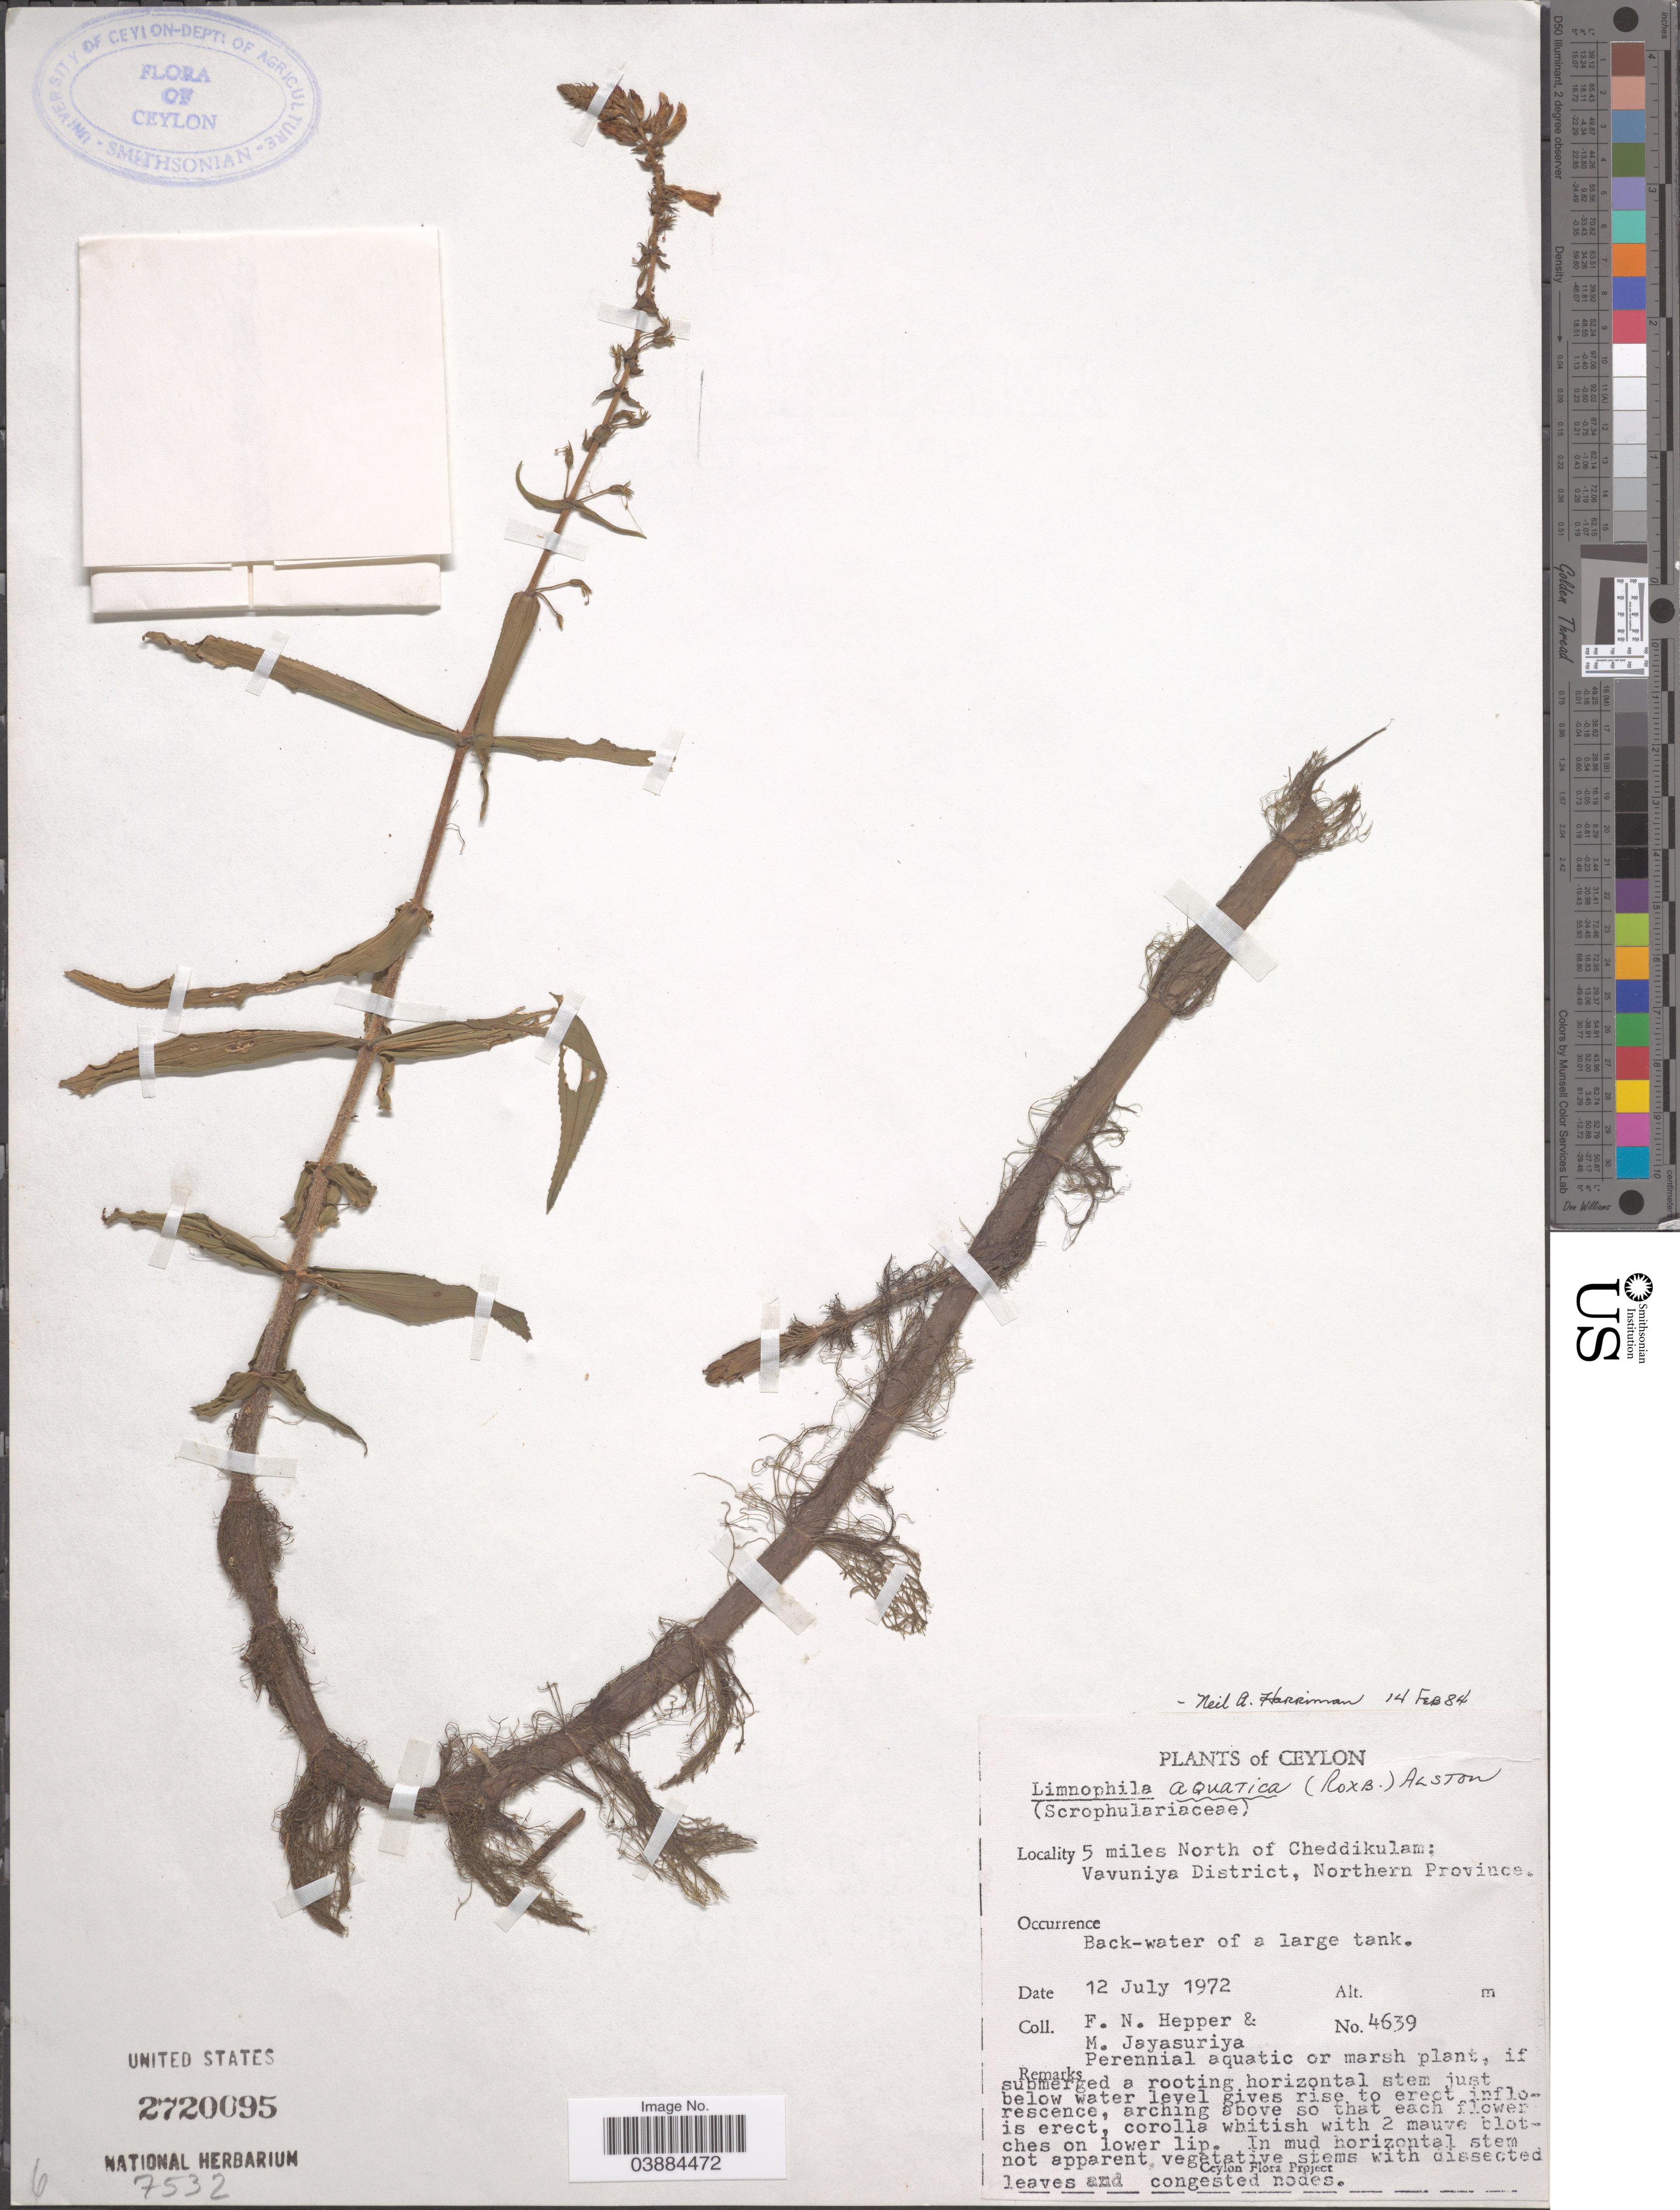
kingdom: Plantae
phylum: Tracheophyta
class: Magnoliopsida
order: Lamiales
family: Plantaginaceae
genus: Limnophila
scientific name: Limnophila aquatica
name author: (Willd.) Santapau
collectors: F. Hepper & M. Jayasuriya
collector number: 4639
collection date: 1972-07-12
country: Sri Lanka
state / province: Northern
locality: Ceylon. 5 miles North of Cheddikulam; Vavuniya District.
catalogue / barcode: US 2720095